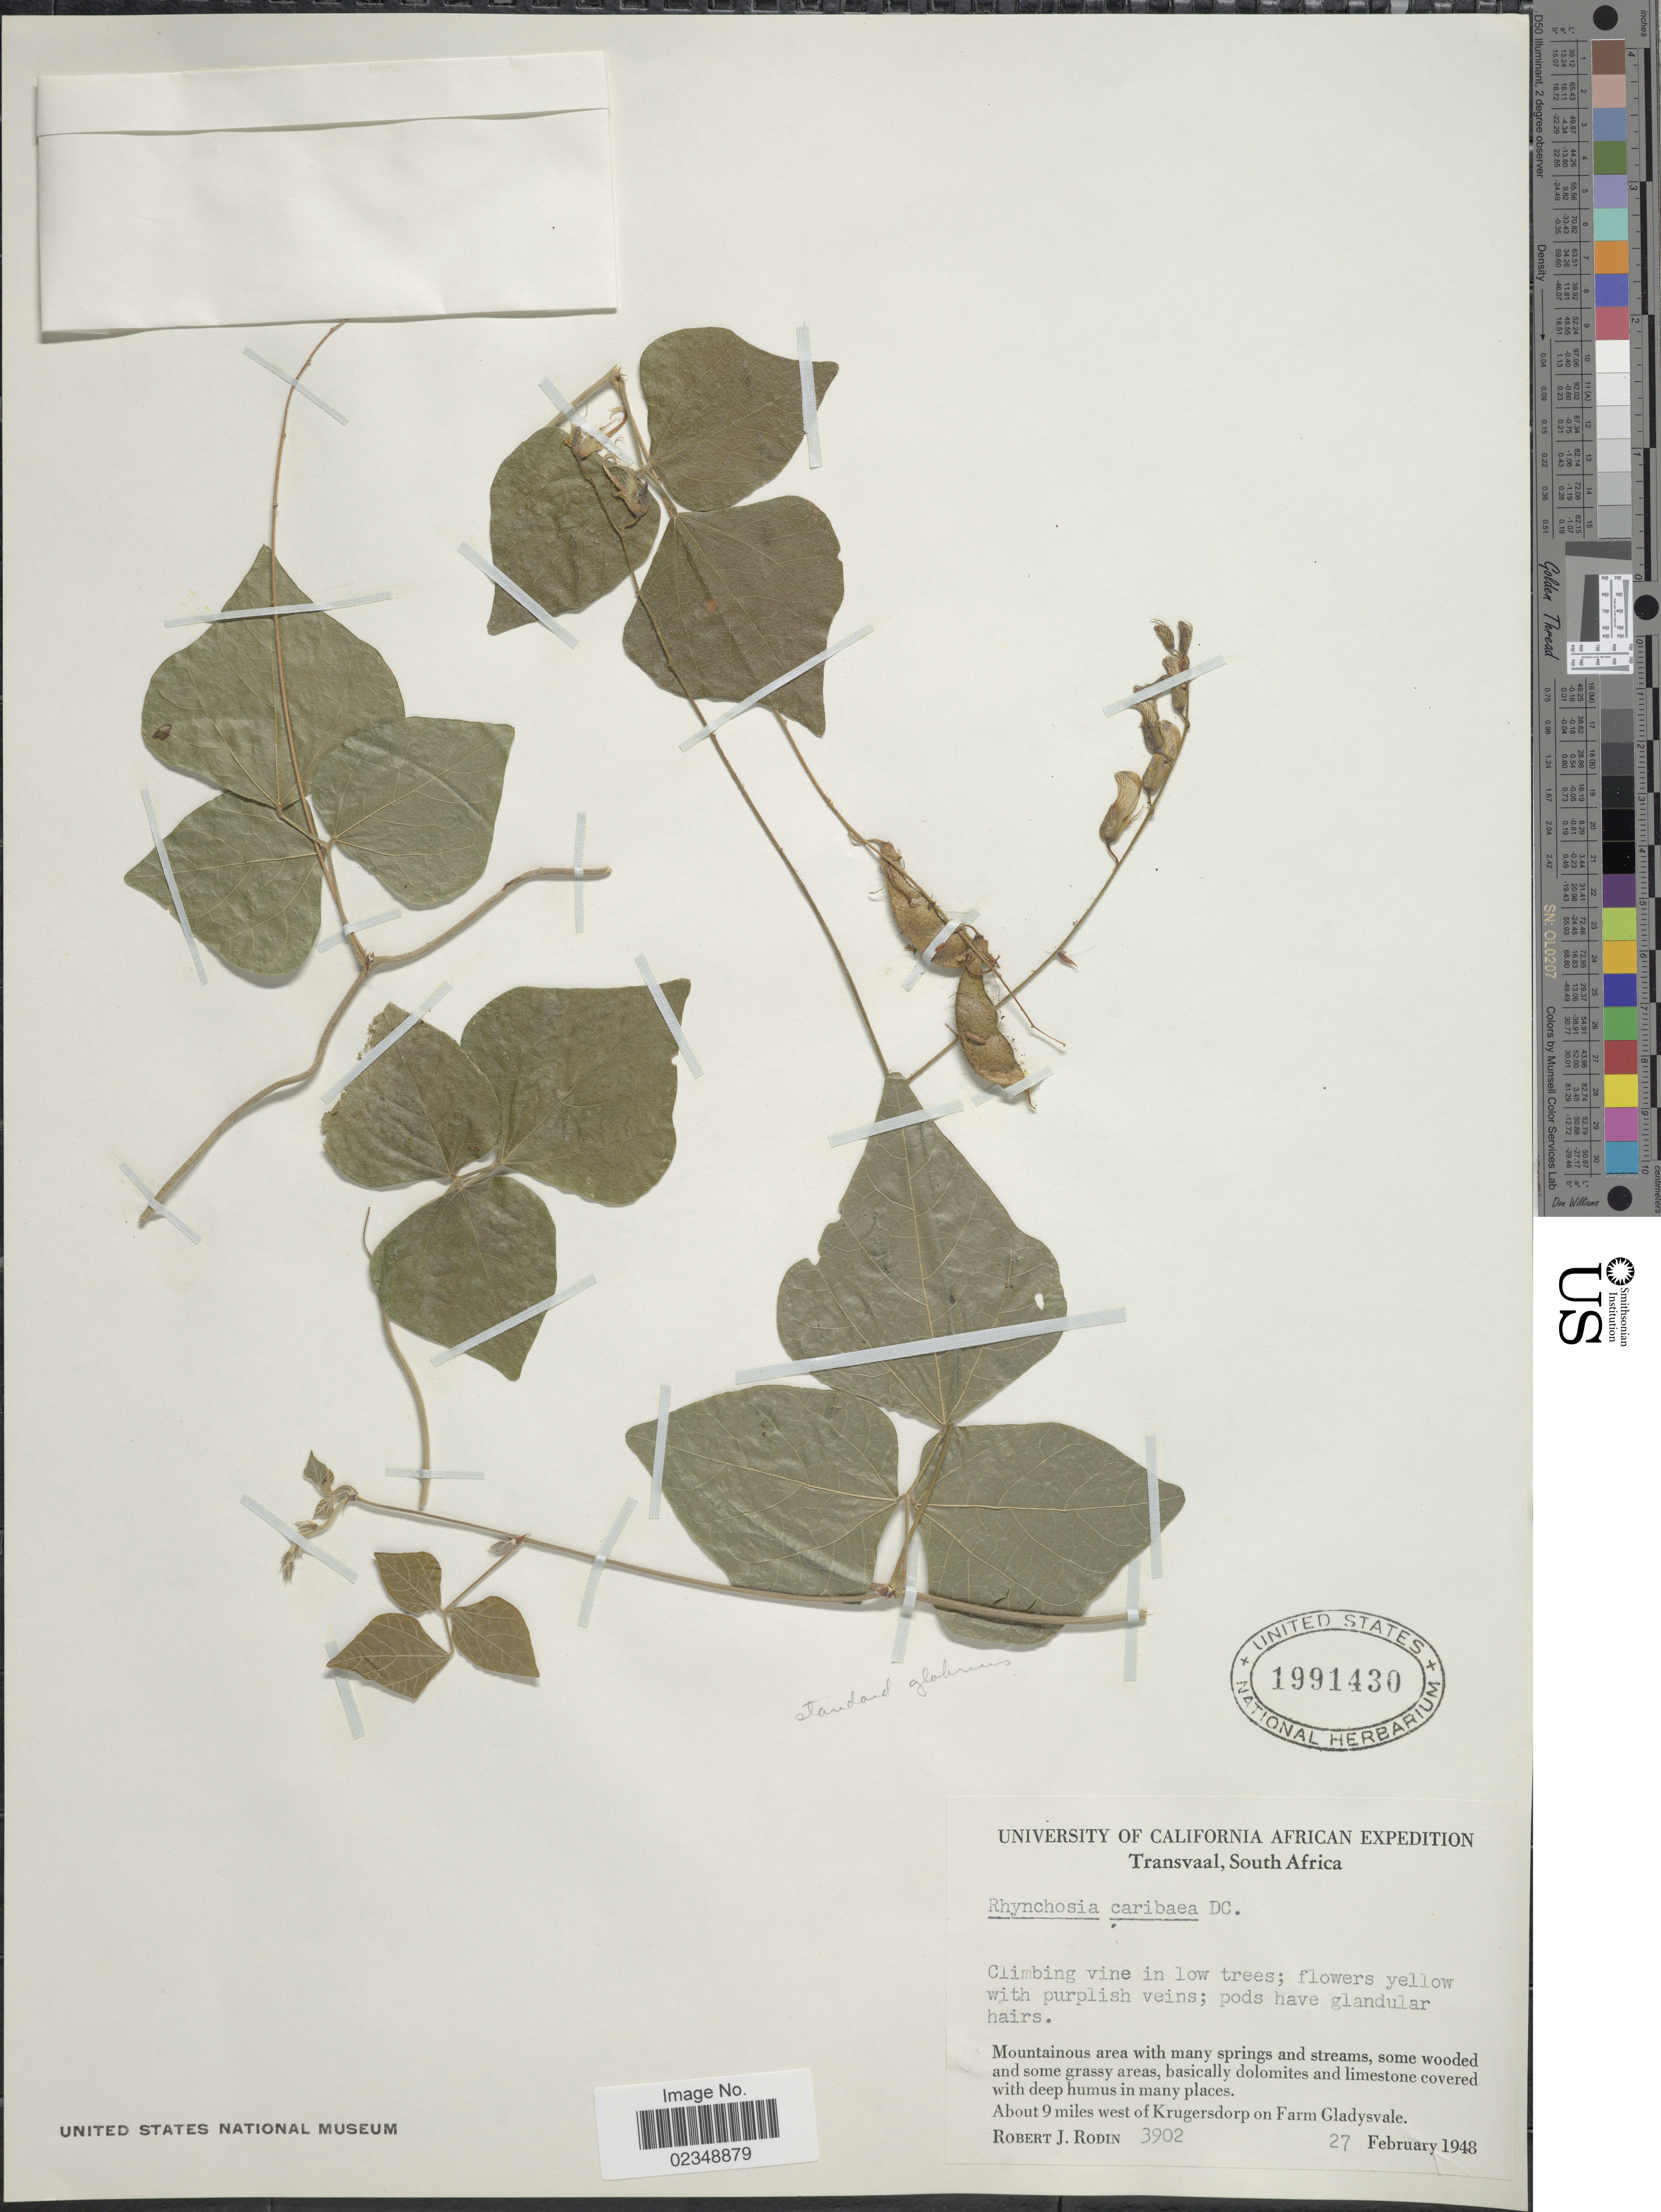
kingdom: Plantae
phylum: Tracheophyta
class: Magnoliopsida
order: Fabales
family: Fabaceae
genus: Rhynchosia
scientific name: Rhynchosia gibba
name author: E. Mey.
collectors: R. J. Rodin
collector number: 3902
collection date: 1948-02-27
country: South Africa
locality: Transvaal, South Africa. About 9 miles west of Krugersdorp on Farm Gladysvale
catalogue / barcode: US 1991430